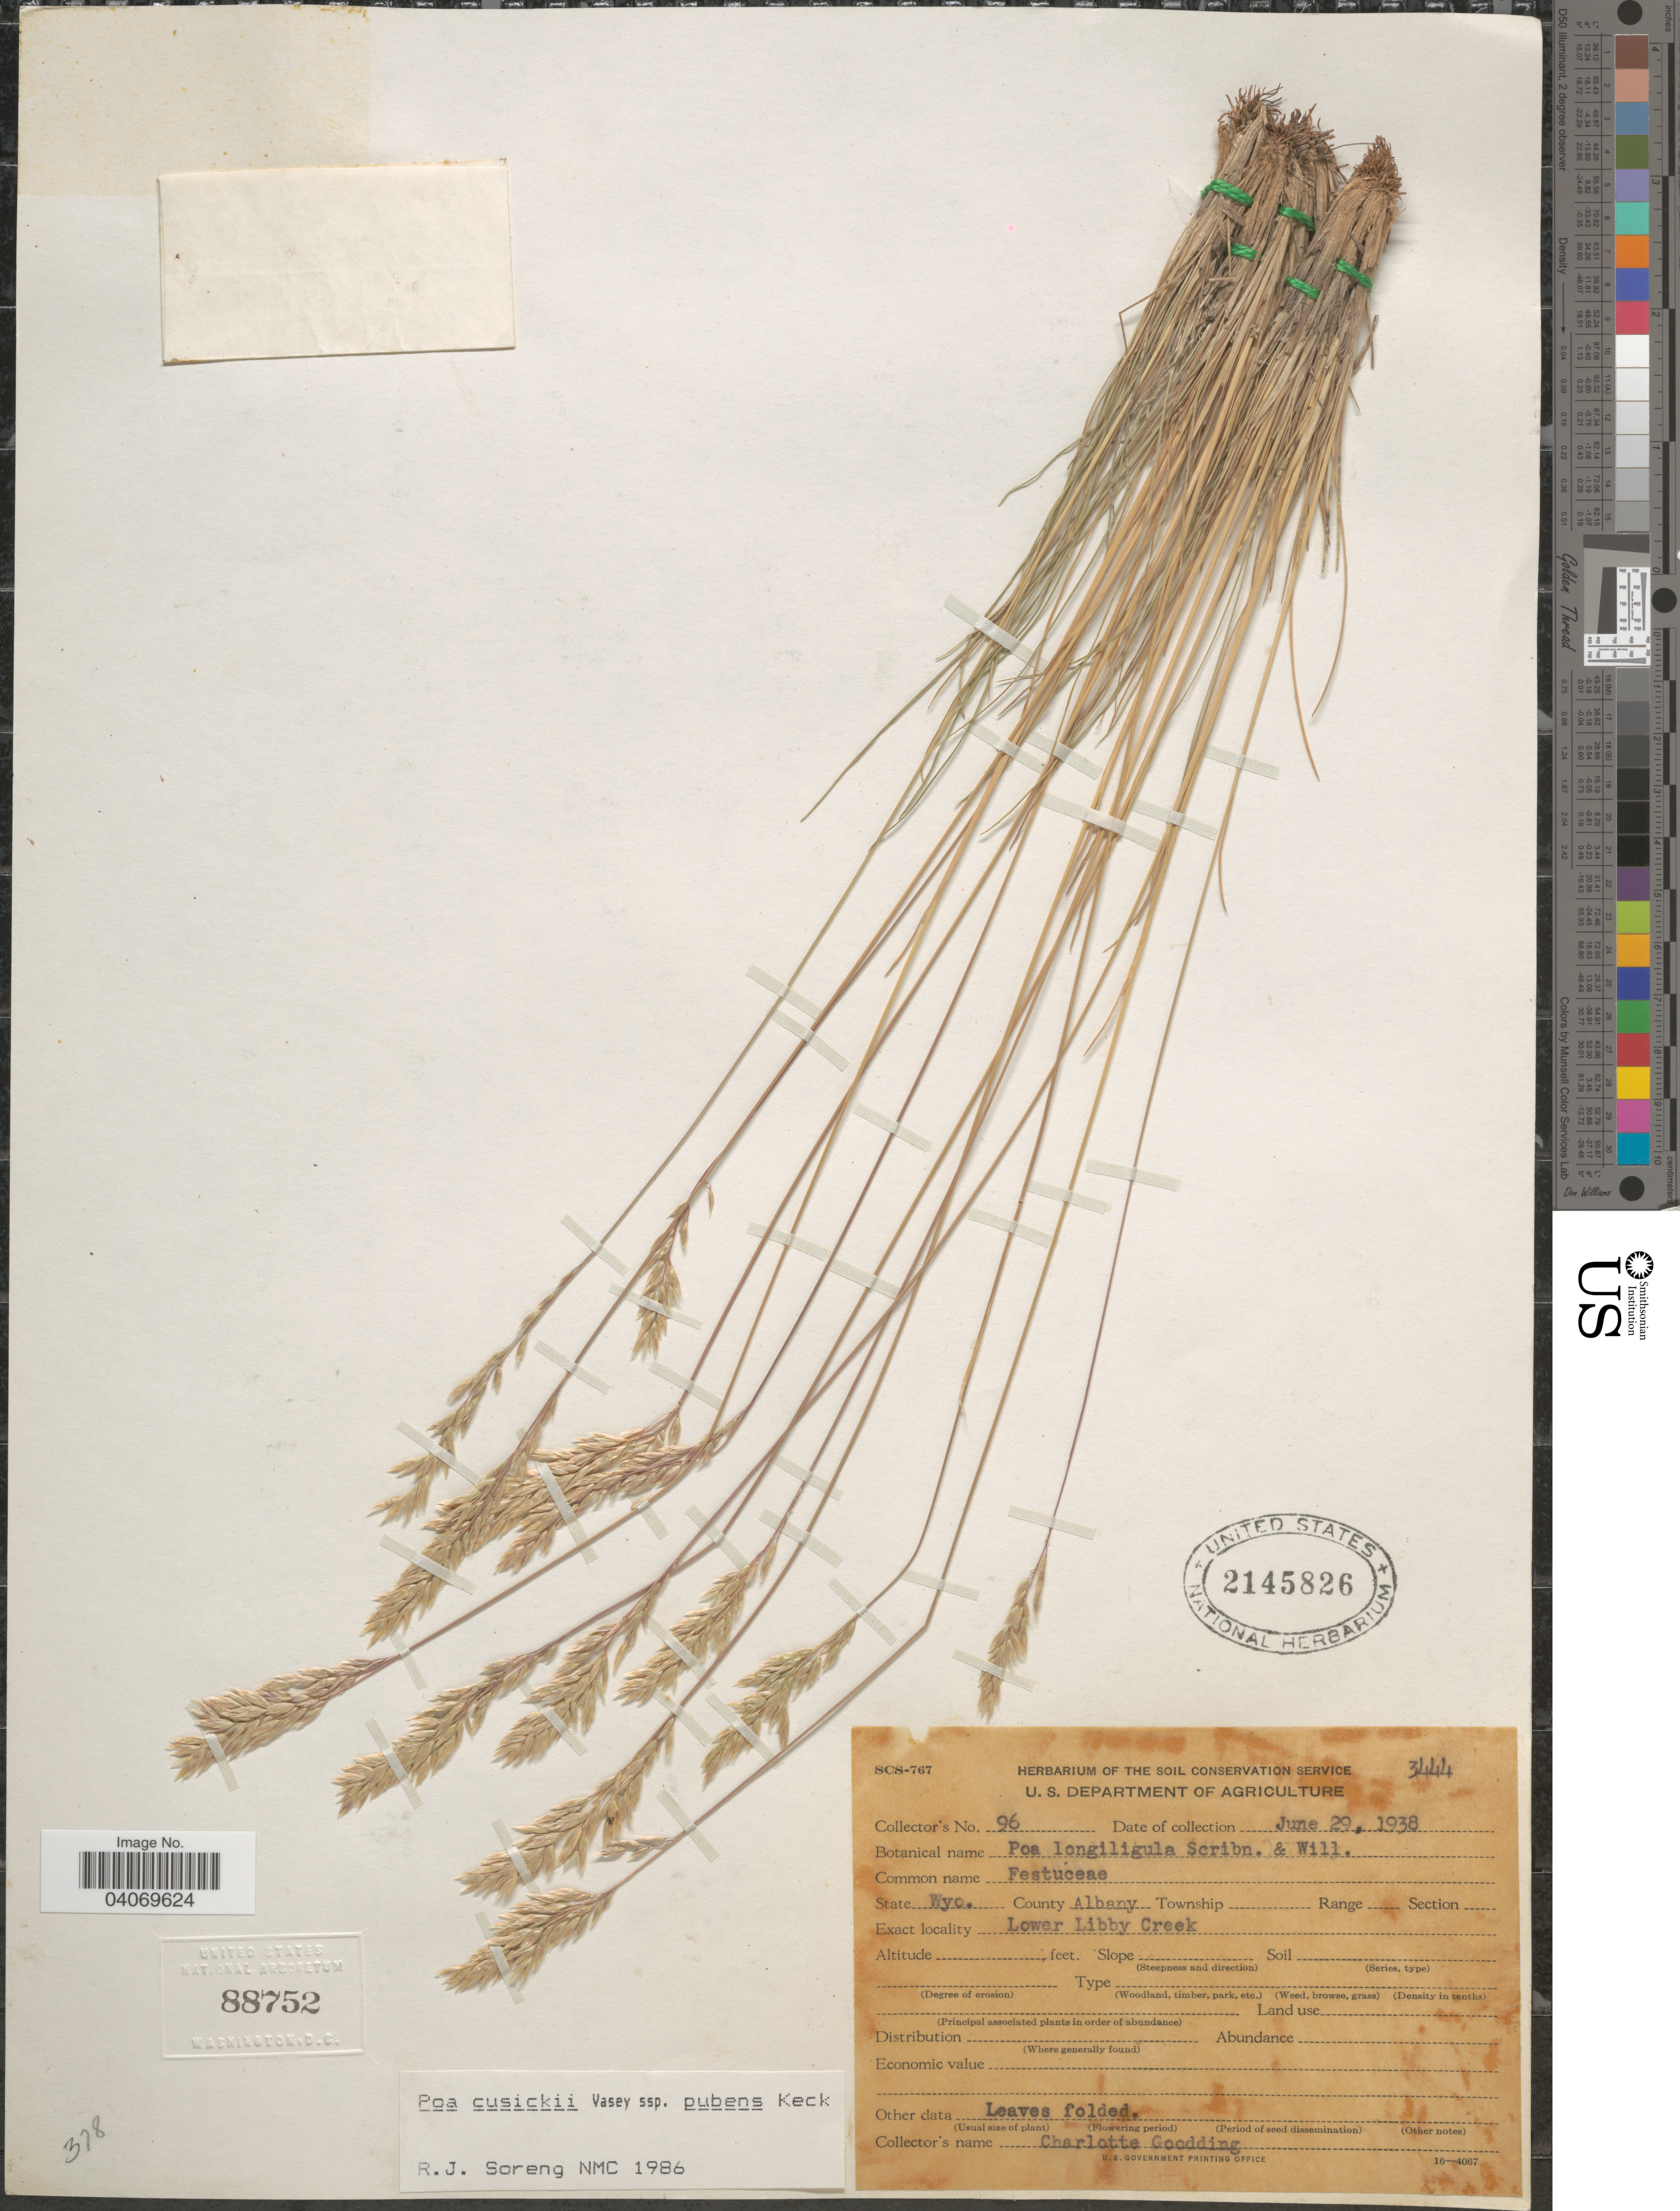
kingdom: Plantae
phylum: Tracheophyta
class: Liliopsida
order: Poales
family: Poaceae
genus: Poa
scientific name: Poa x nematophylla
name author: Rydb.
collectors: C. Goodding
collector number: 96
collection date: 1938-06-29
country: United States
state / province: Wyoming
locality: County Albany. Lower Libby Creek.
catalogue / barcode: US 2145826